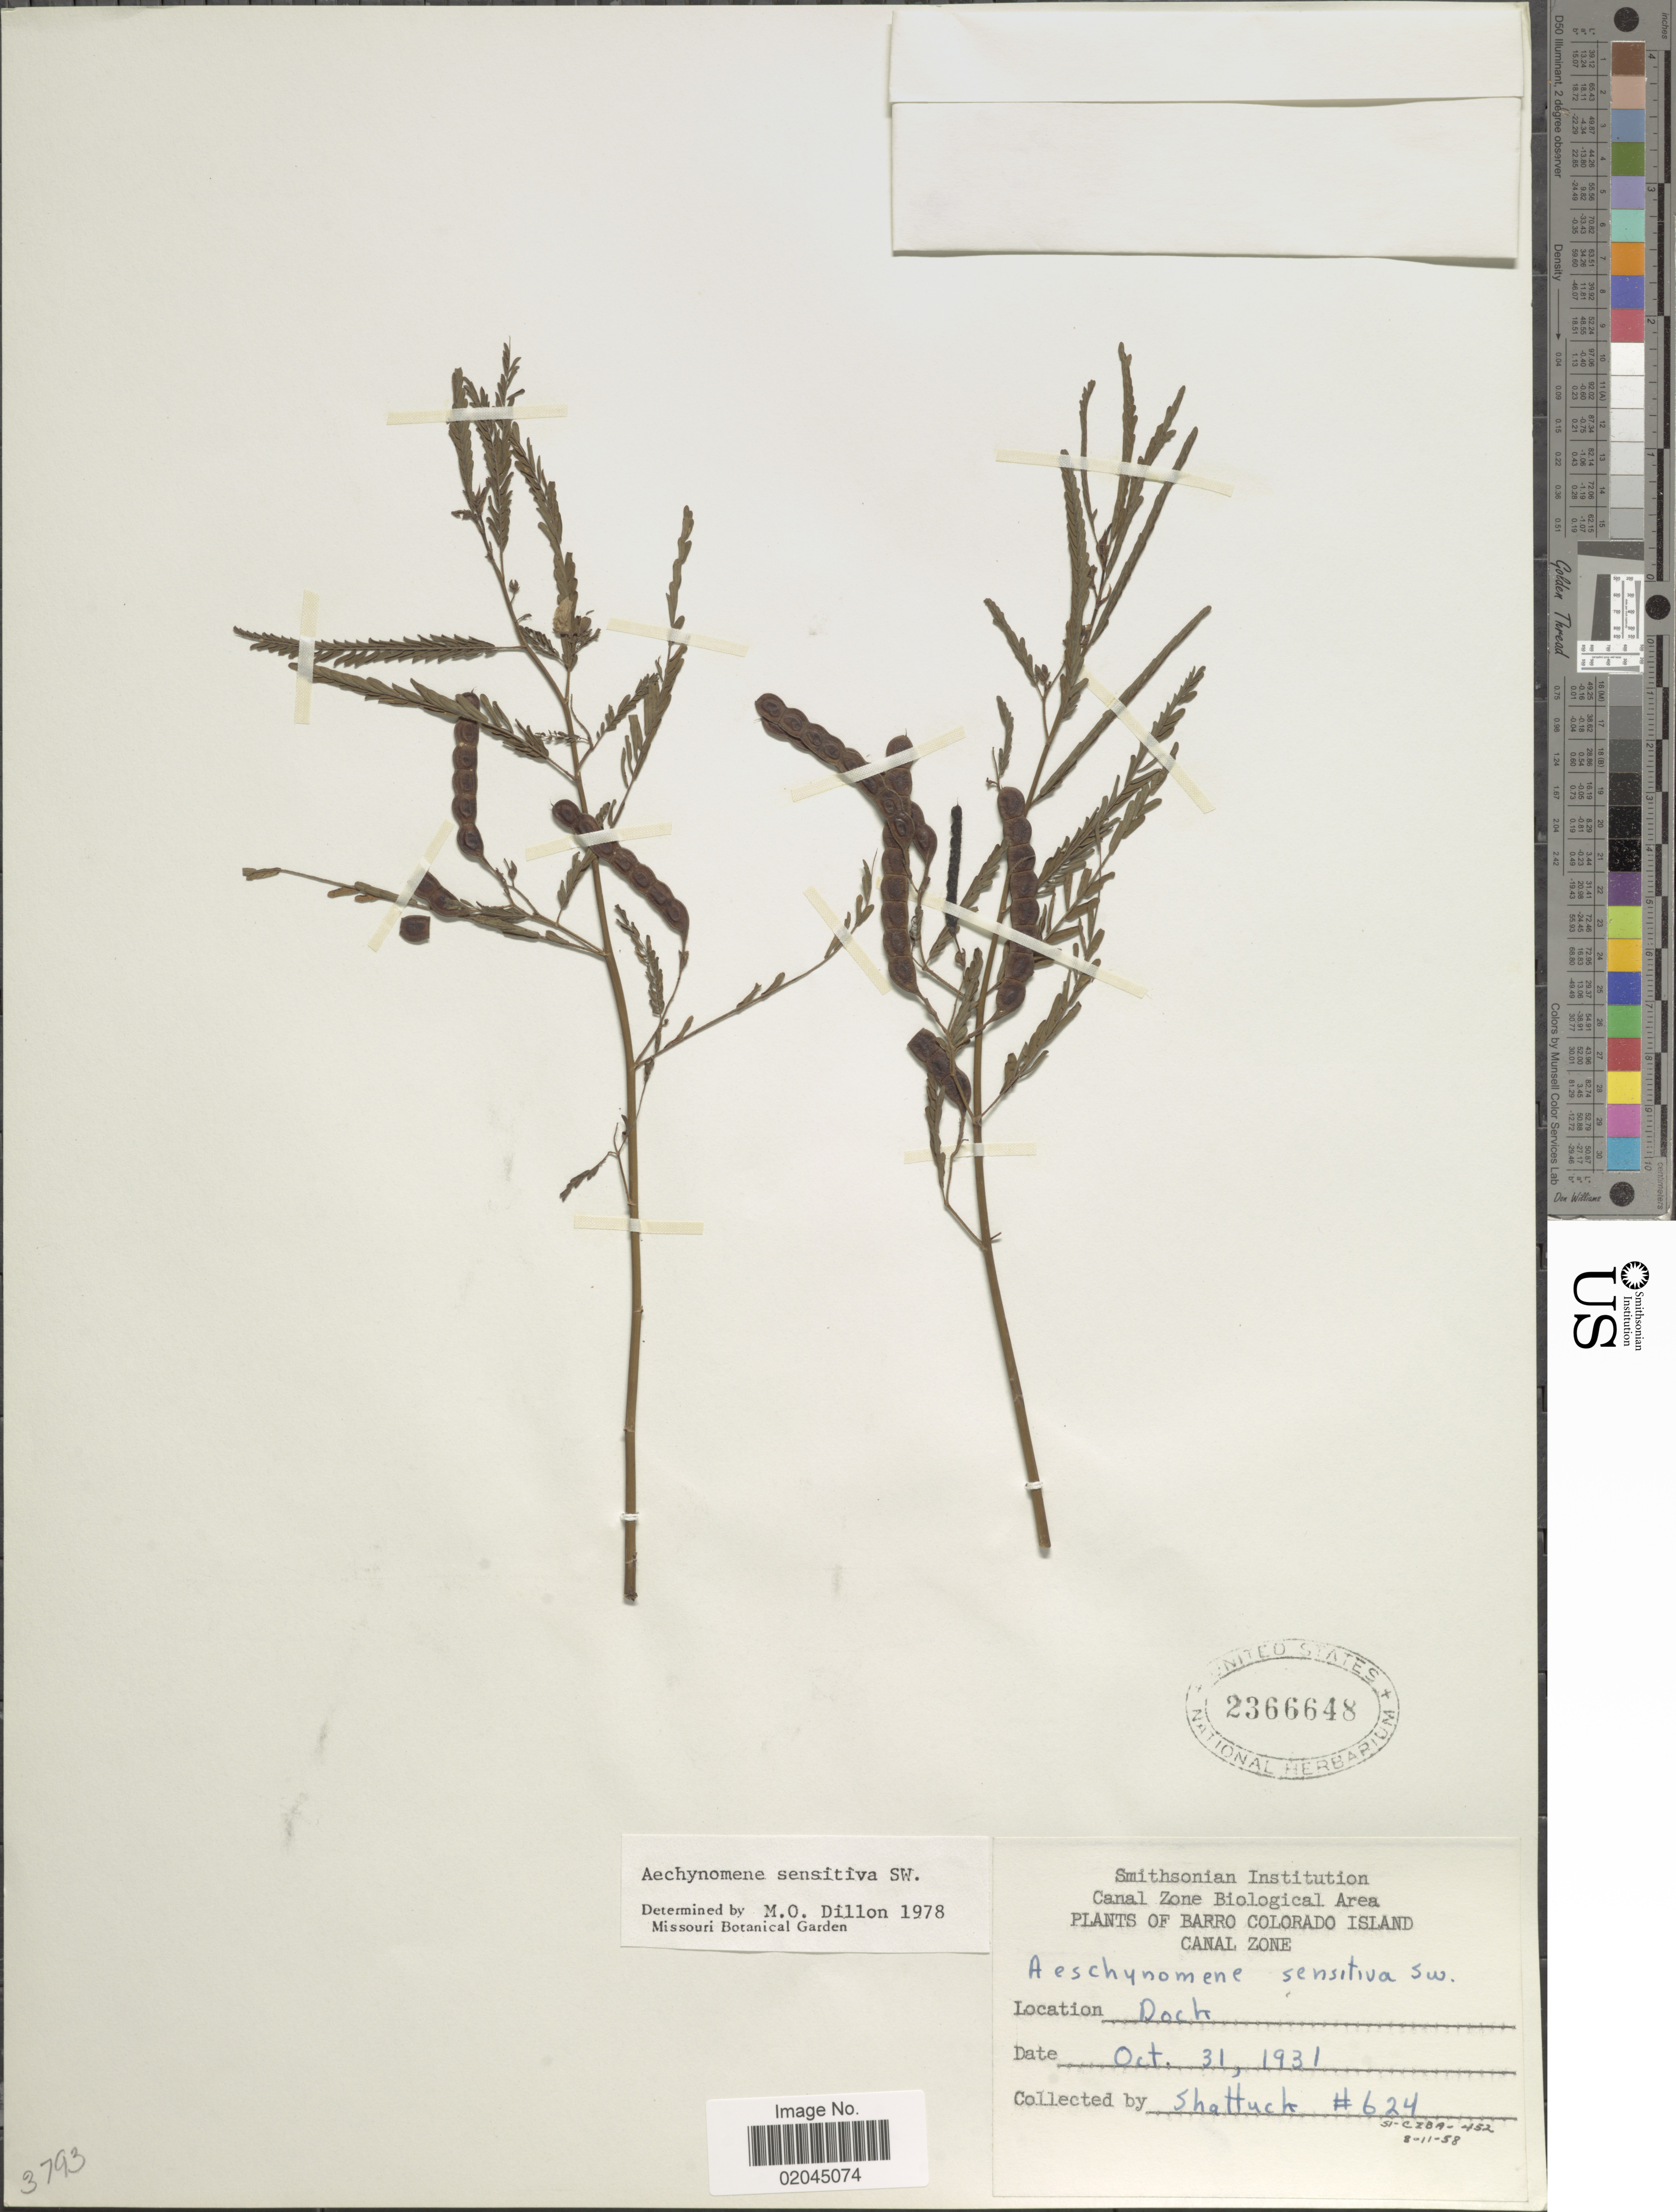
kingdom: Plantae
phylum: Tracheophyta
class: Magnoliopsida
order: Fabales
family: Fabaceae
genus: Aeschynomene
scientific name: Aeschynomene sensitiva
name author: Sw.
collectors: Shattuck, --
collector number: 624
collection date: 1931-10-31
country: Panama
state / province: Panamá Oeste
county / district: Canal Zone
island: Barro Colorado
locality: Barro Colorado Island, Canal Zone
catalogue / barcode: US 2366648